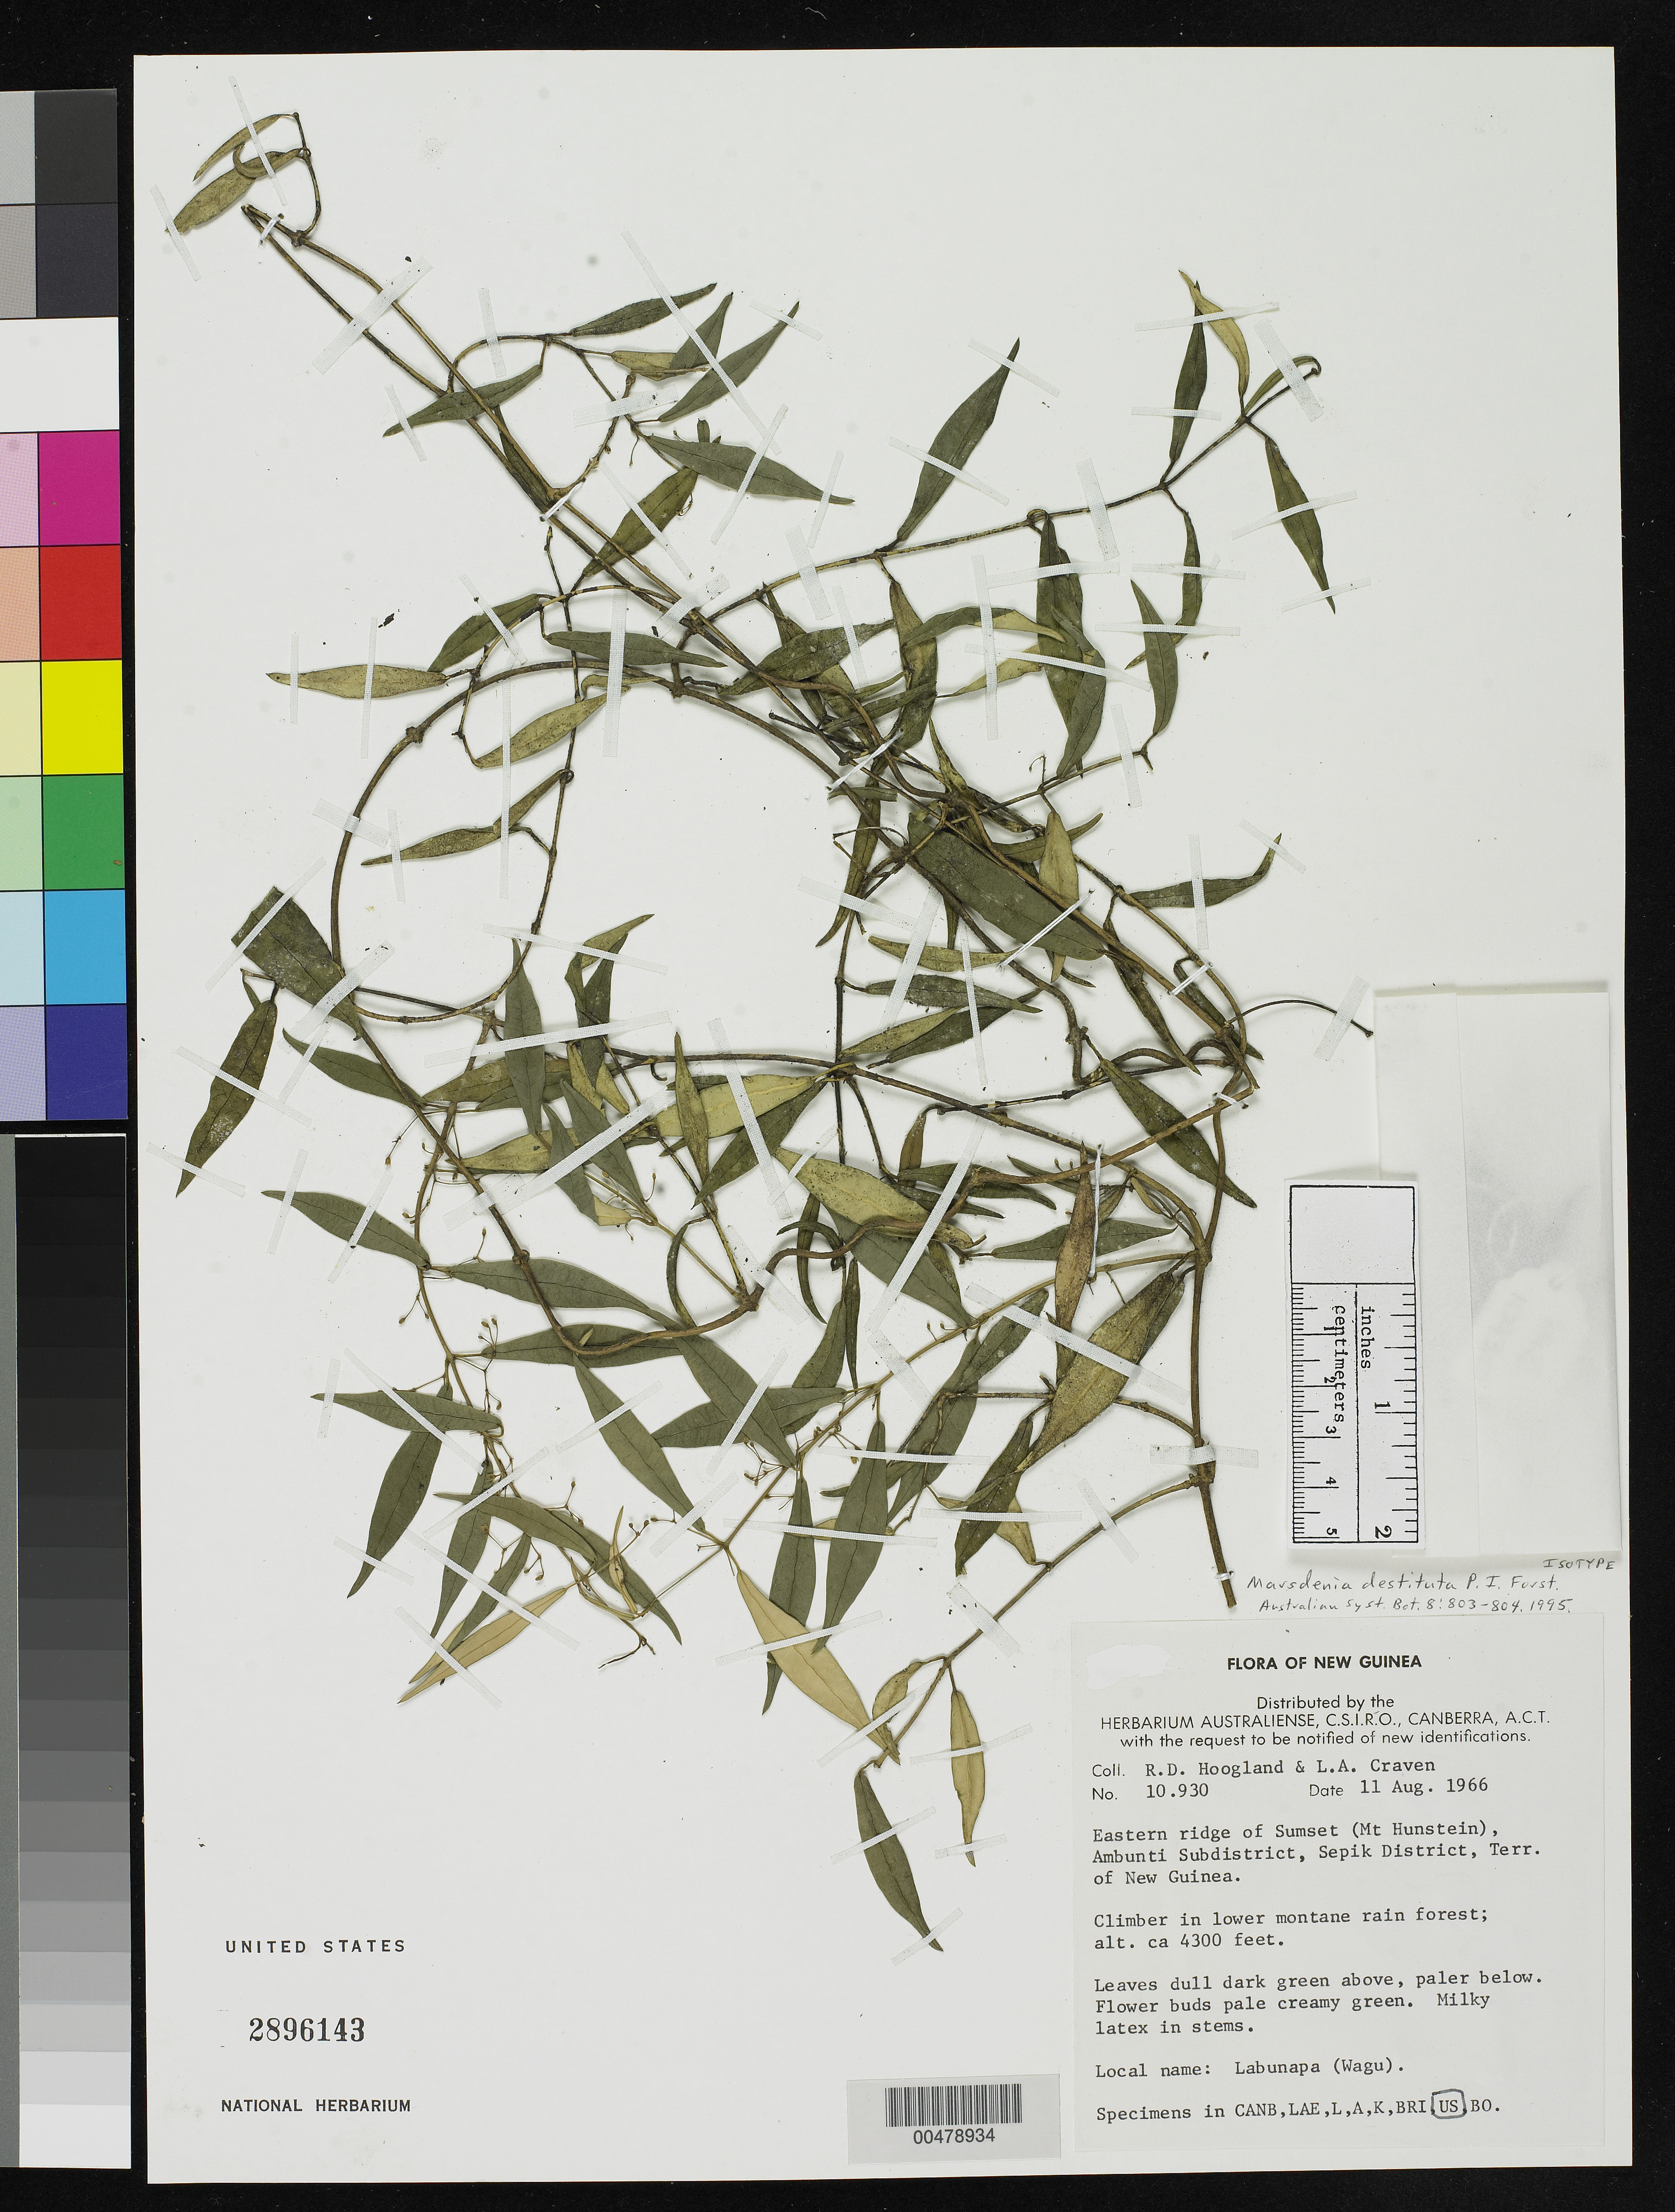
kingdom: Plantae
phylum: Tracheophyta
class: Magnoliopsida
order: Gentianales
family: Apocynaceae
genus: Marsdenia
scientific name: Marsdenia destituta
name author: P.I. Forst.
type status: Isotype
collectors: R. D. Hoogland & L. A. Craven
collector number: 10930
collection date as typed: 11 Aug 1966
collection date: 1966-08-11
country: Papua New Guinea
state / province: Sepik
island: New Guinea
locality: Eastern ridge of Sumset (Mt. Hunstein), Abunti subdistrict.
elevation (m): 1311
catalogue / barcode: US 2896143